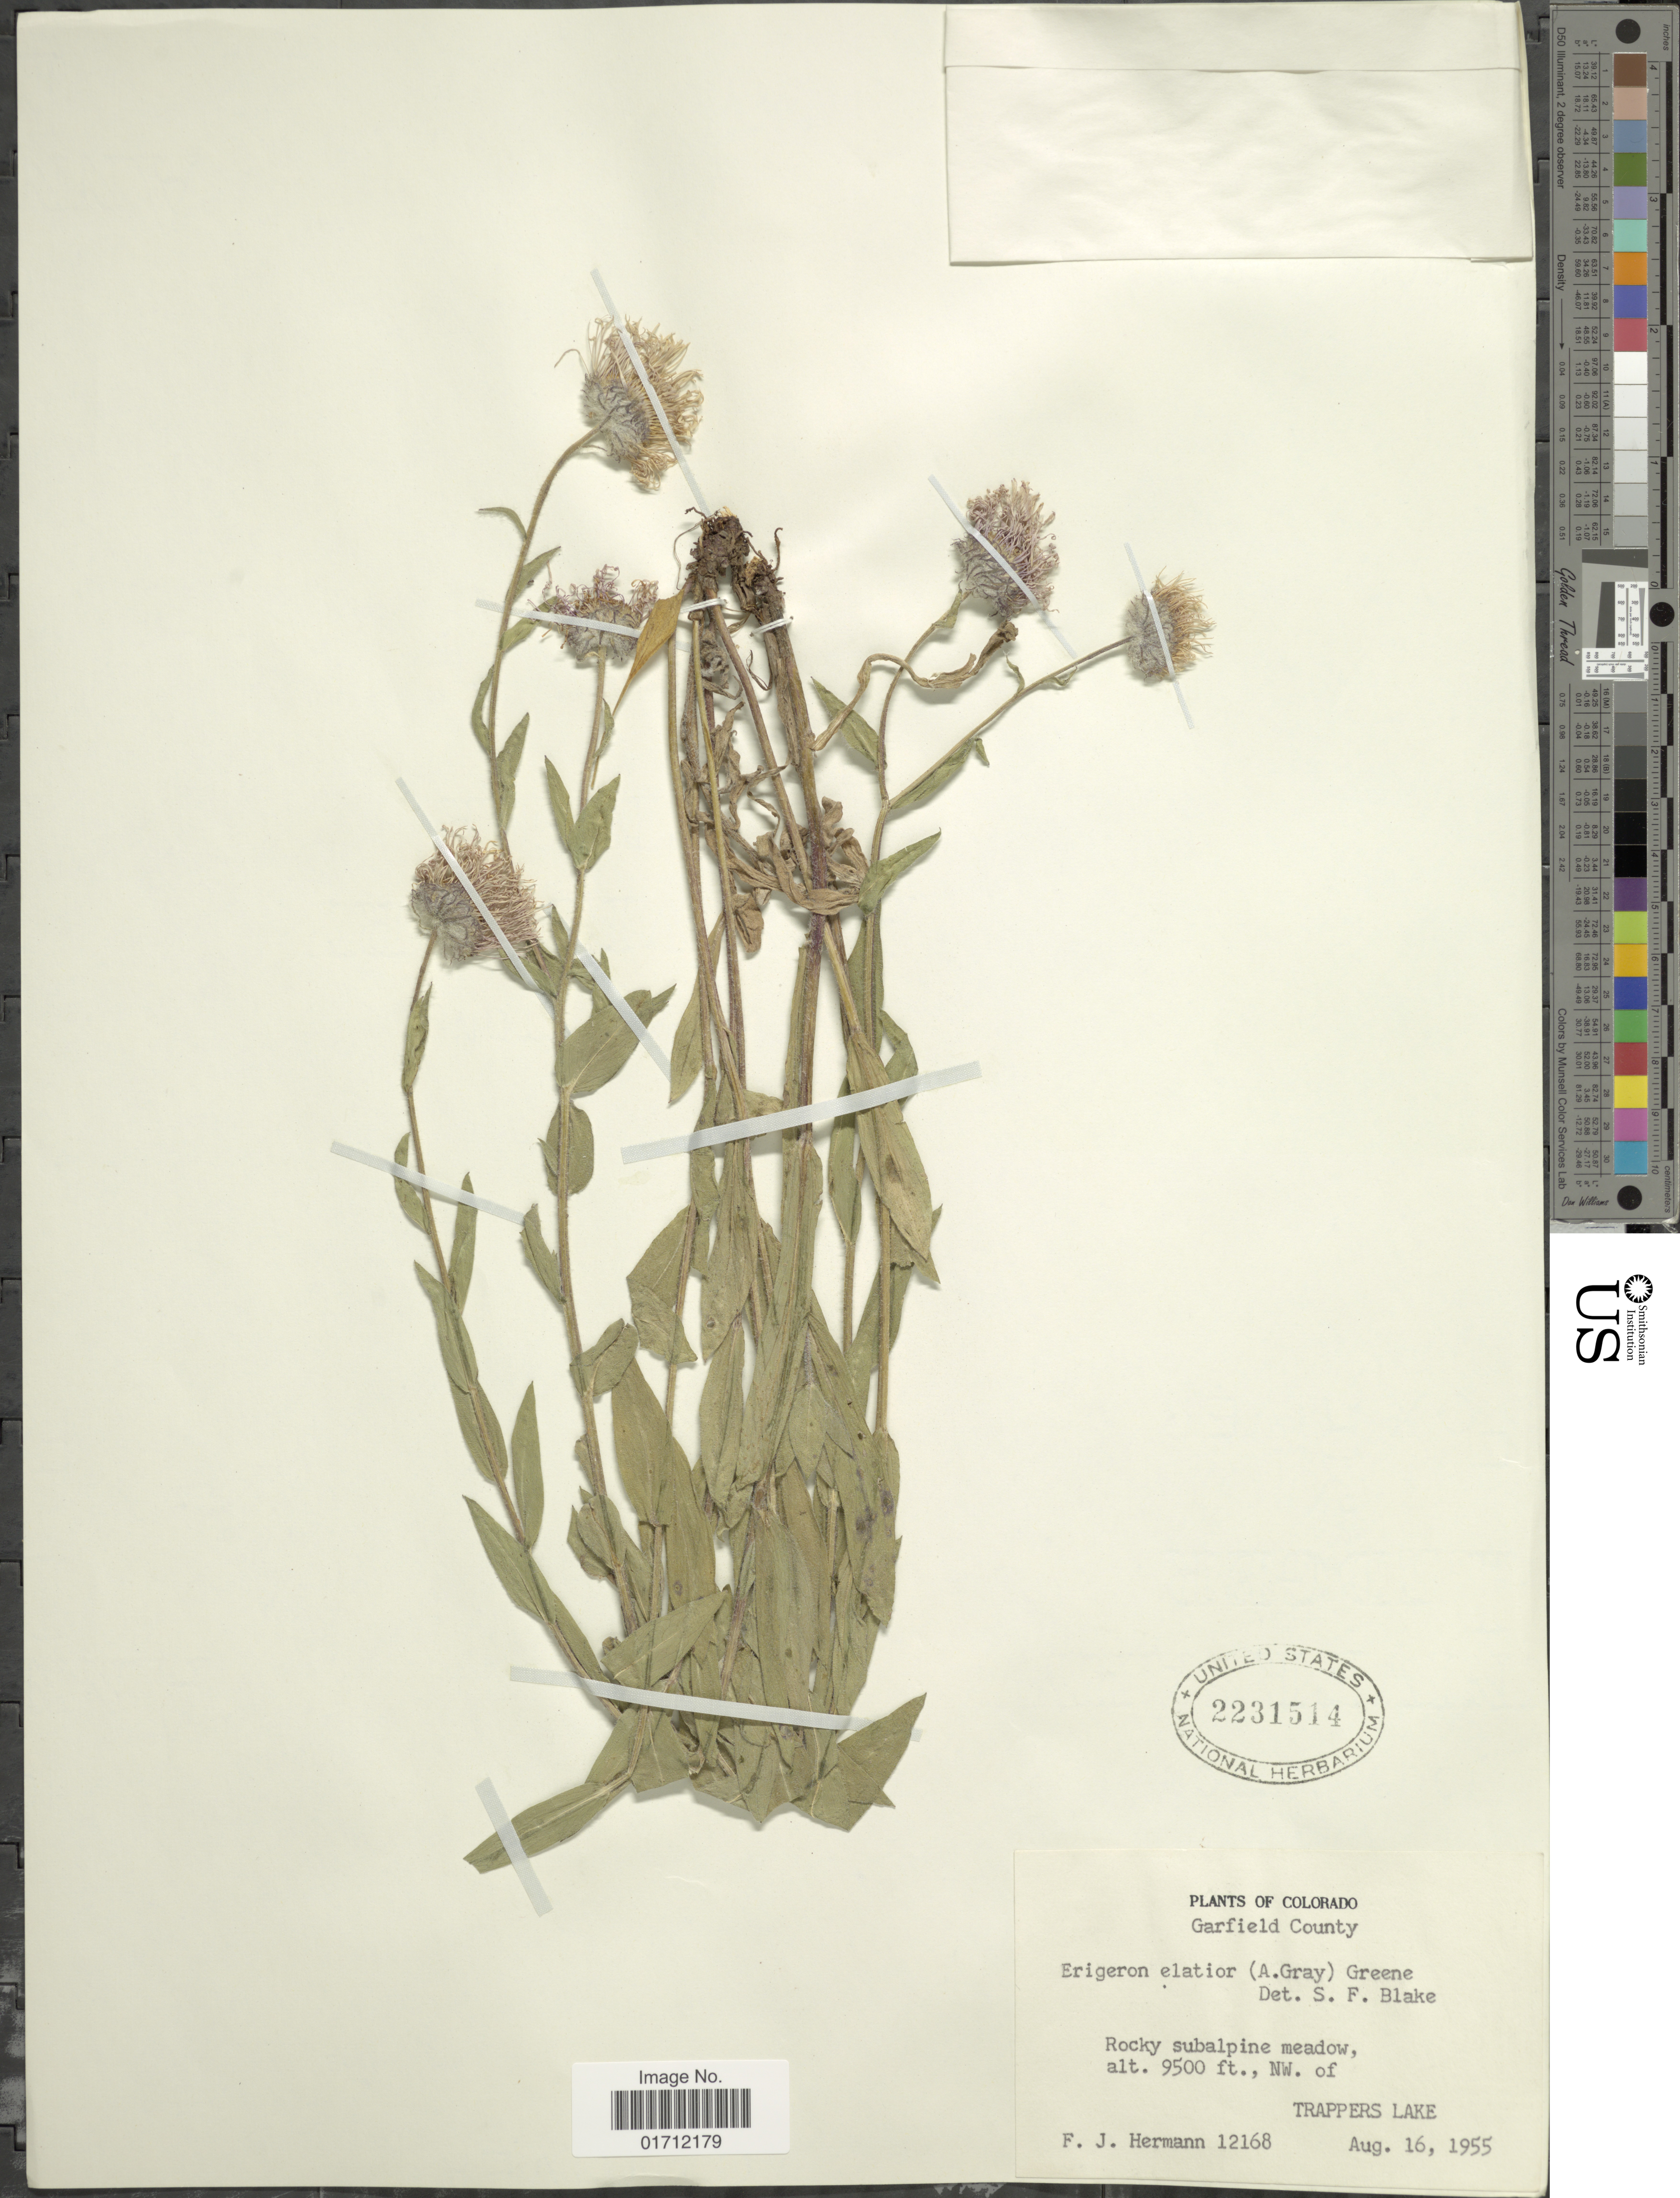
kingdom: Plantae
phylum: Tracheophyta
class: Magnoliopsida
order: Asterales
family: Asteraceae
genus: Erigeron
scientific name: Erigeron elatior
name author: (A. Gray) Greene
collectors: F. J. Hermann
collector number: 12168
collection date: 1955-08-16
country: United States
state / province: Colorado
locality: Garfield County, NW. of Trapper Lake.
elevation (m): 2896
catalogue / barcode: US 2231514